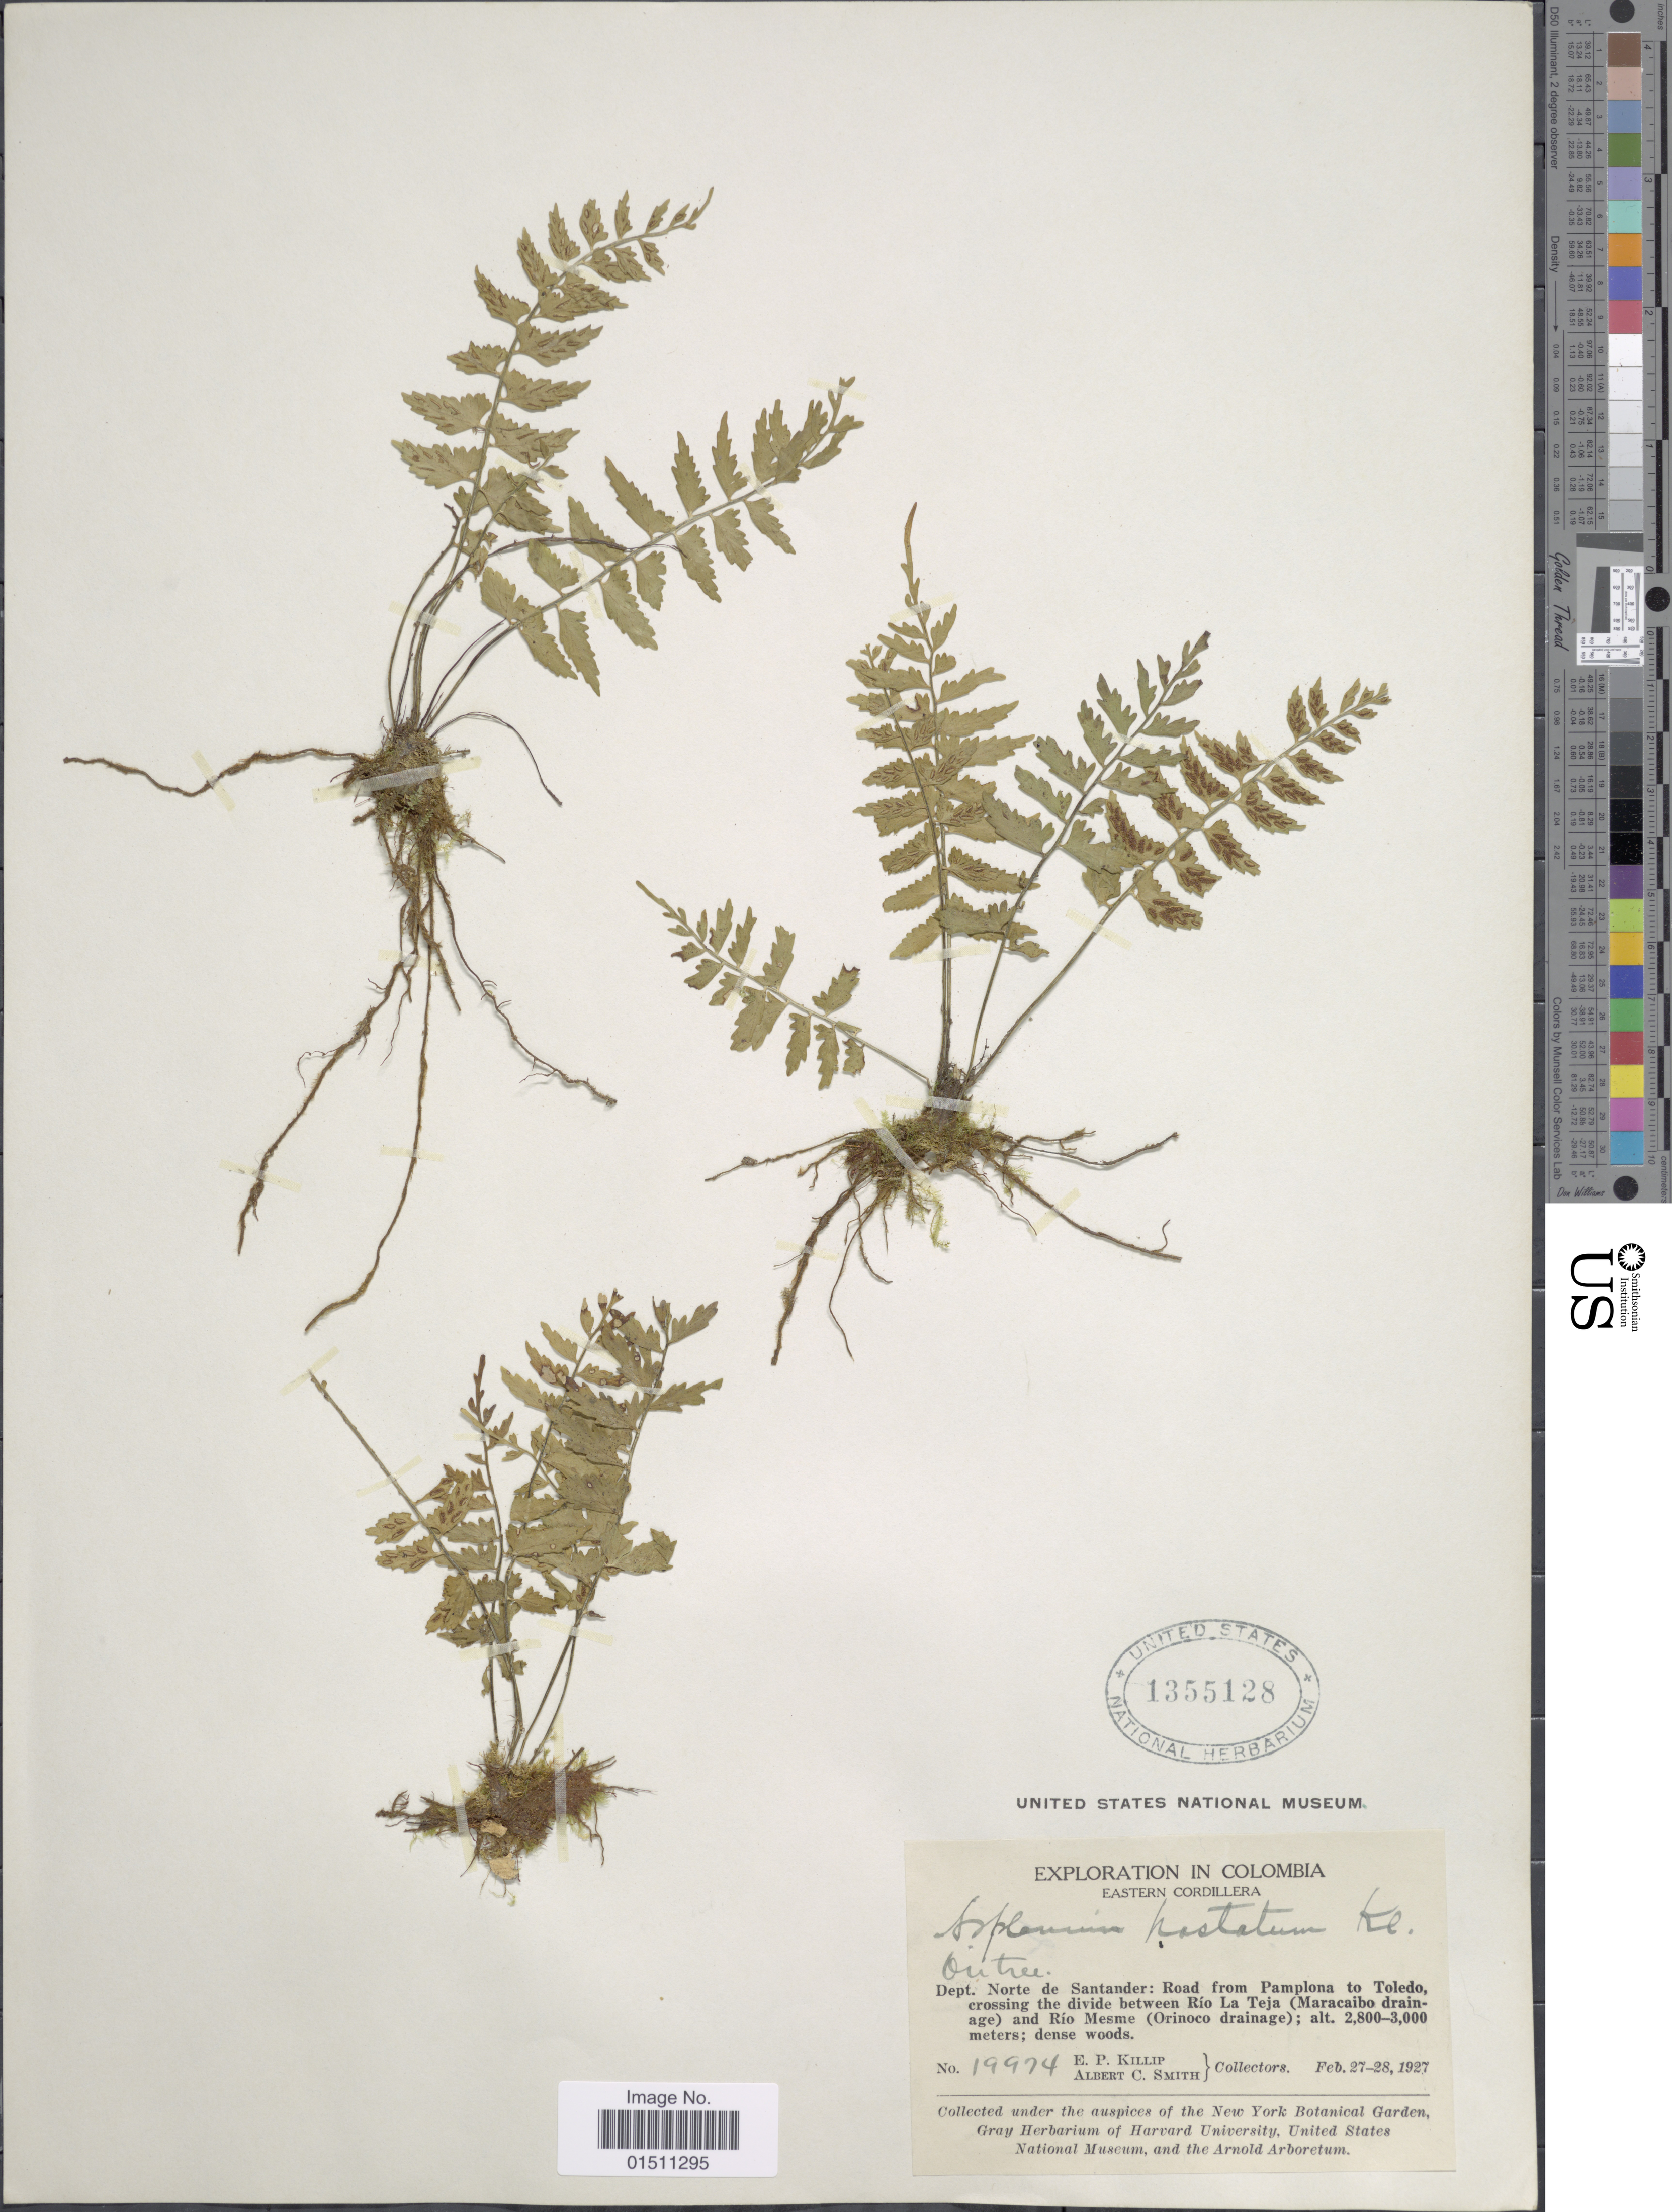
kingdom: Plantae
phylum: Tracheophyta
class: Polypodiopsida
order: Polypodiales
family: Aspleniaceae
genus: Asplenium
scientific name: Asplenium hastatum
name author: Klotzsch ex Kunze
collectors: E. P. Killip & A. C. Smith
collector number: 19974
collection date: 1927-02-27/1927-02-28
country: Colombia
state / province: Norte de Santander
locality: Colombia, Eastern Cordillera, Dept. Norte de Santander: Road from Pamplona to Toledo, crossing the divide between Río La Teja (Maracaiba drainage) and Río Mesme (Orinoco drainage).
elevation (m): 2800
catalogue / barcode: US 1355128